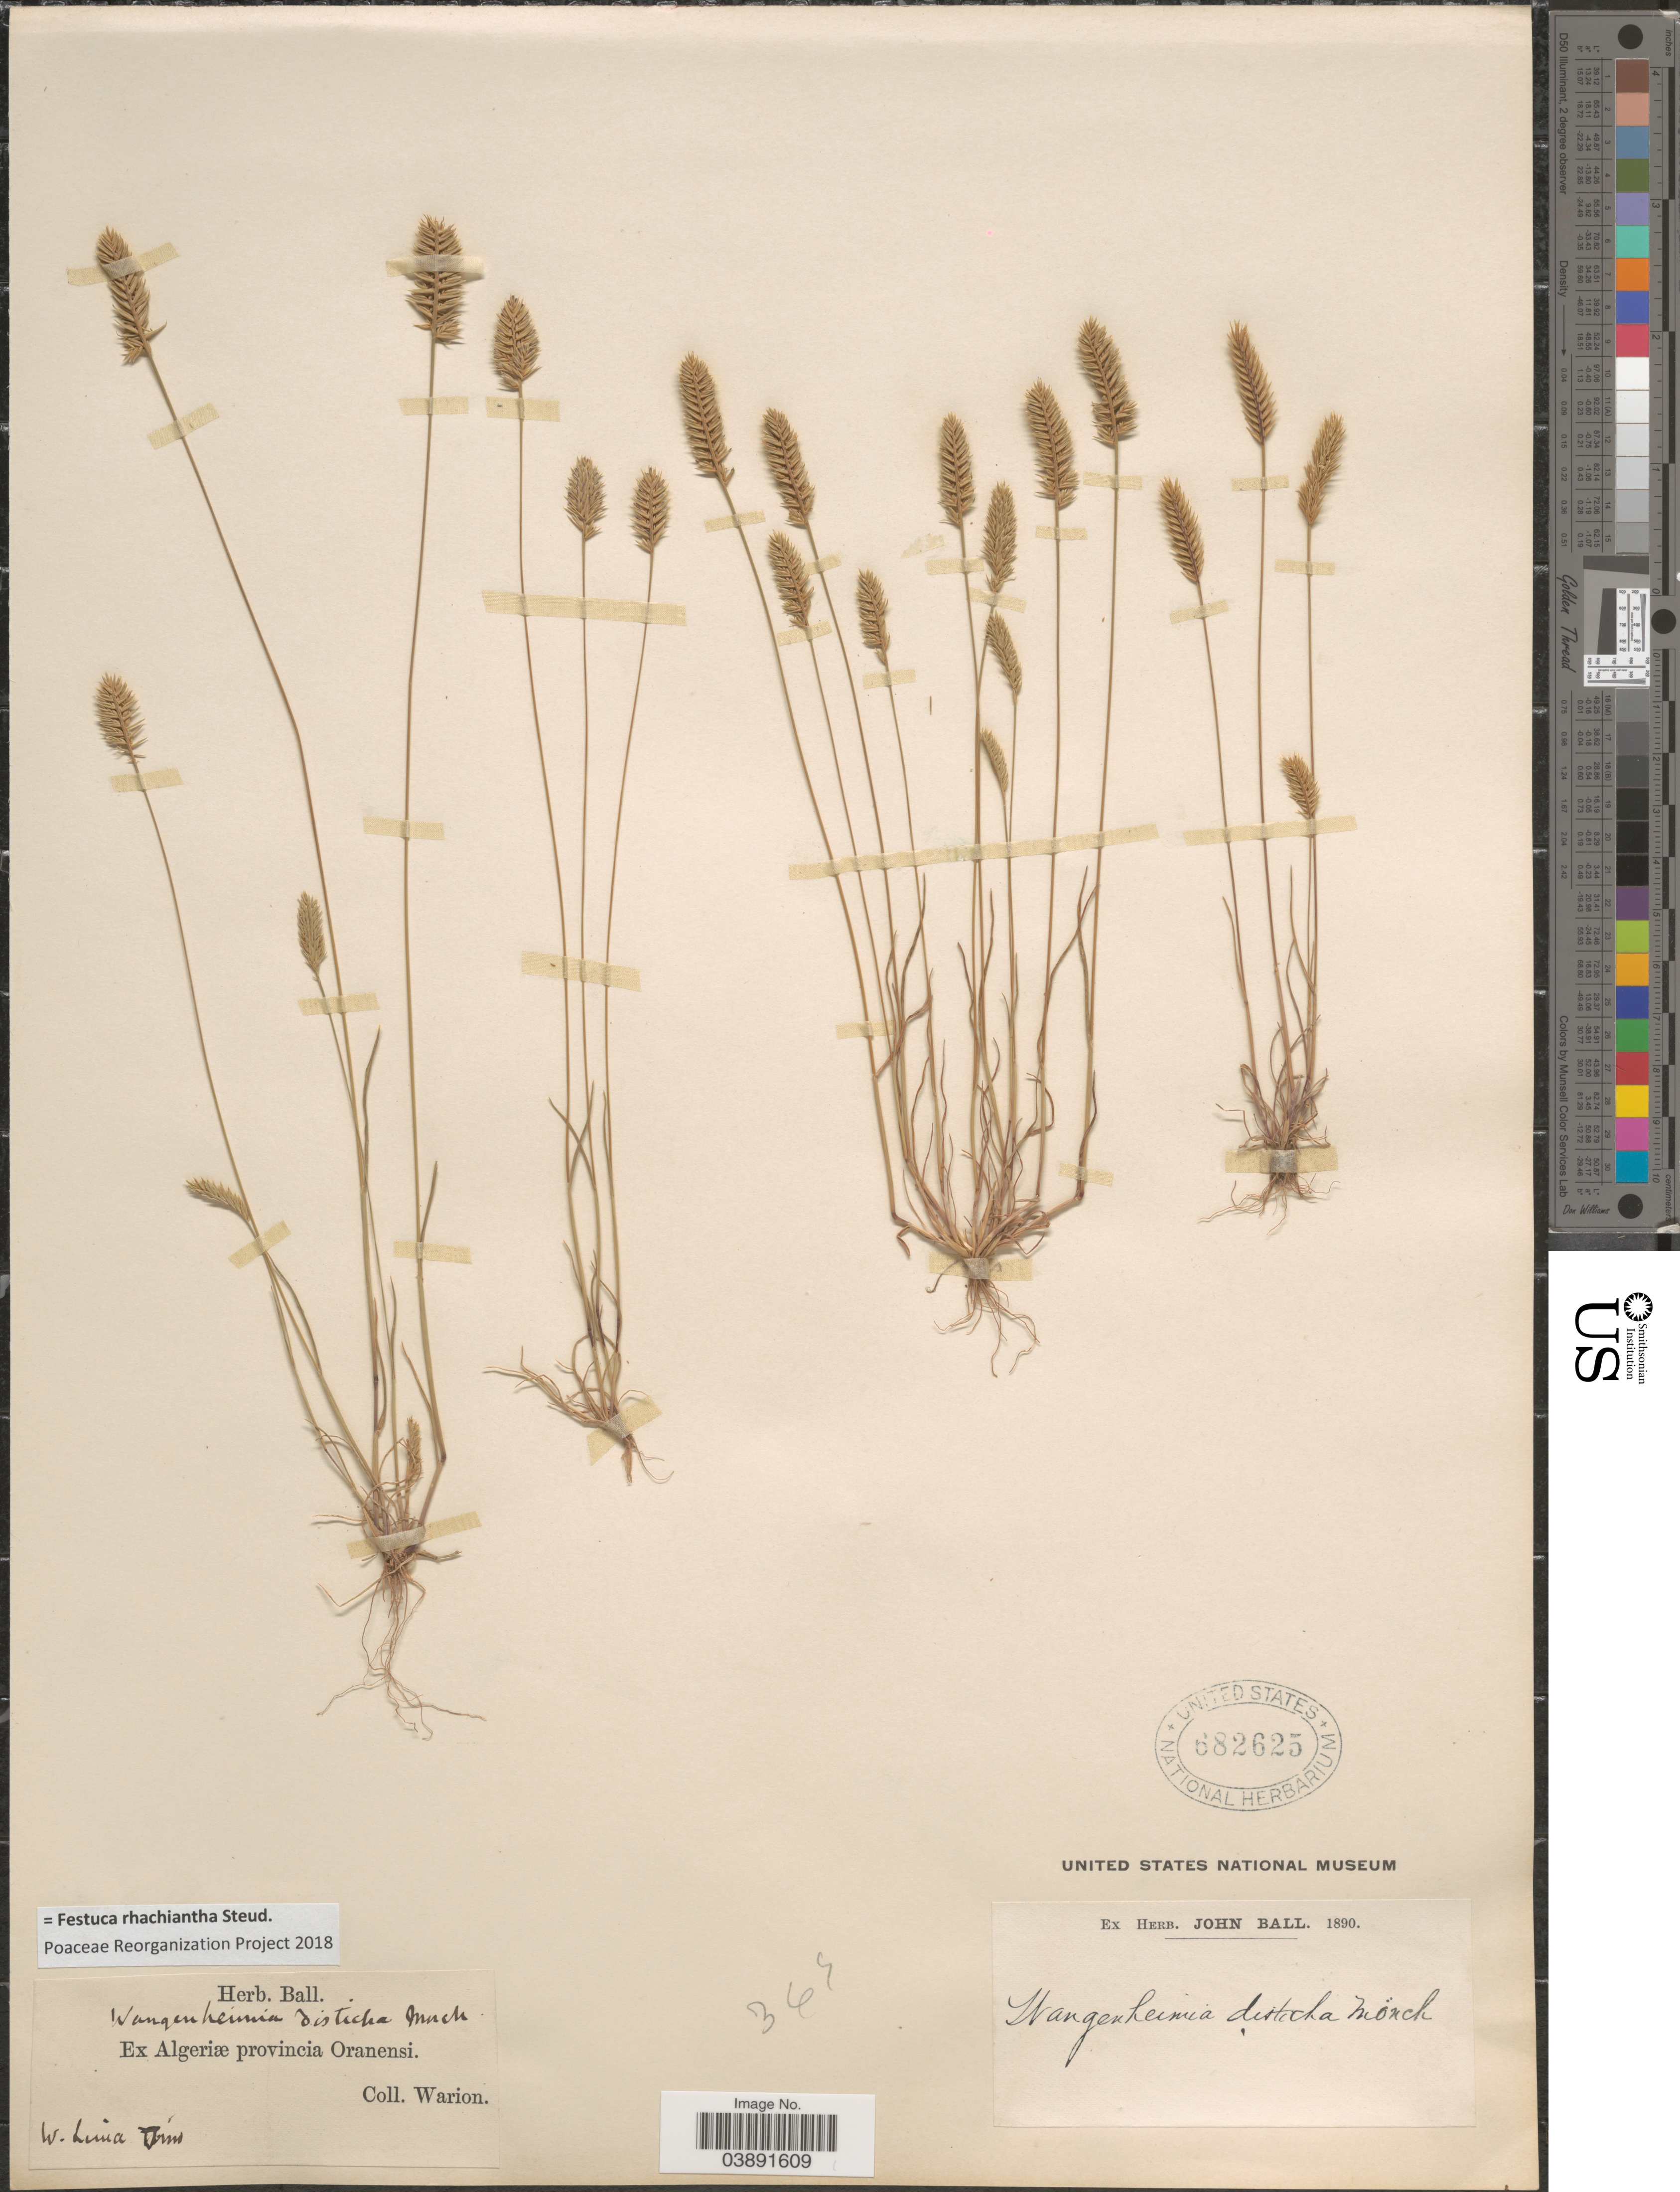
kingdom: Plantae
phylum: Tracheophyta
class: Liliopsida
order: Poales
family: Poaceae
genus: Festuca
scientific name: Festuca rhachiantha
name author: Steud.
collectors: Warion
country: Algeria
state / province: Oran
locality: Ex Algeriæ provincia Oranensi. W. Lima Jins. [interpreted]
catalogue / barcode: US 682625